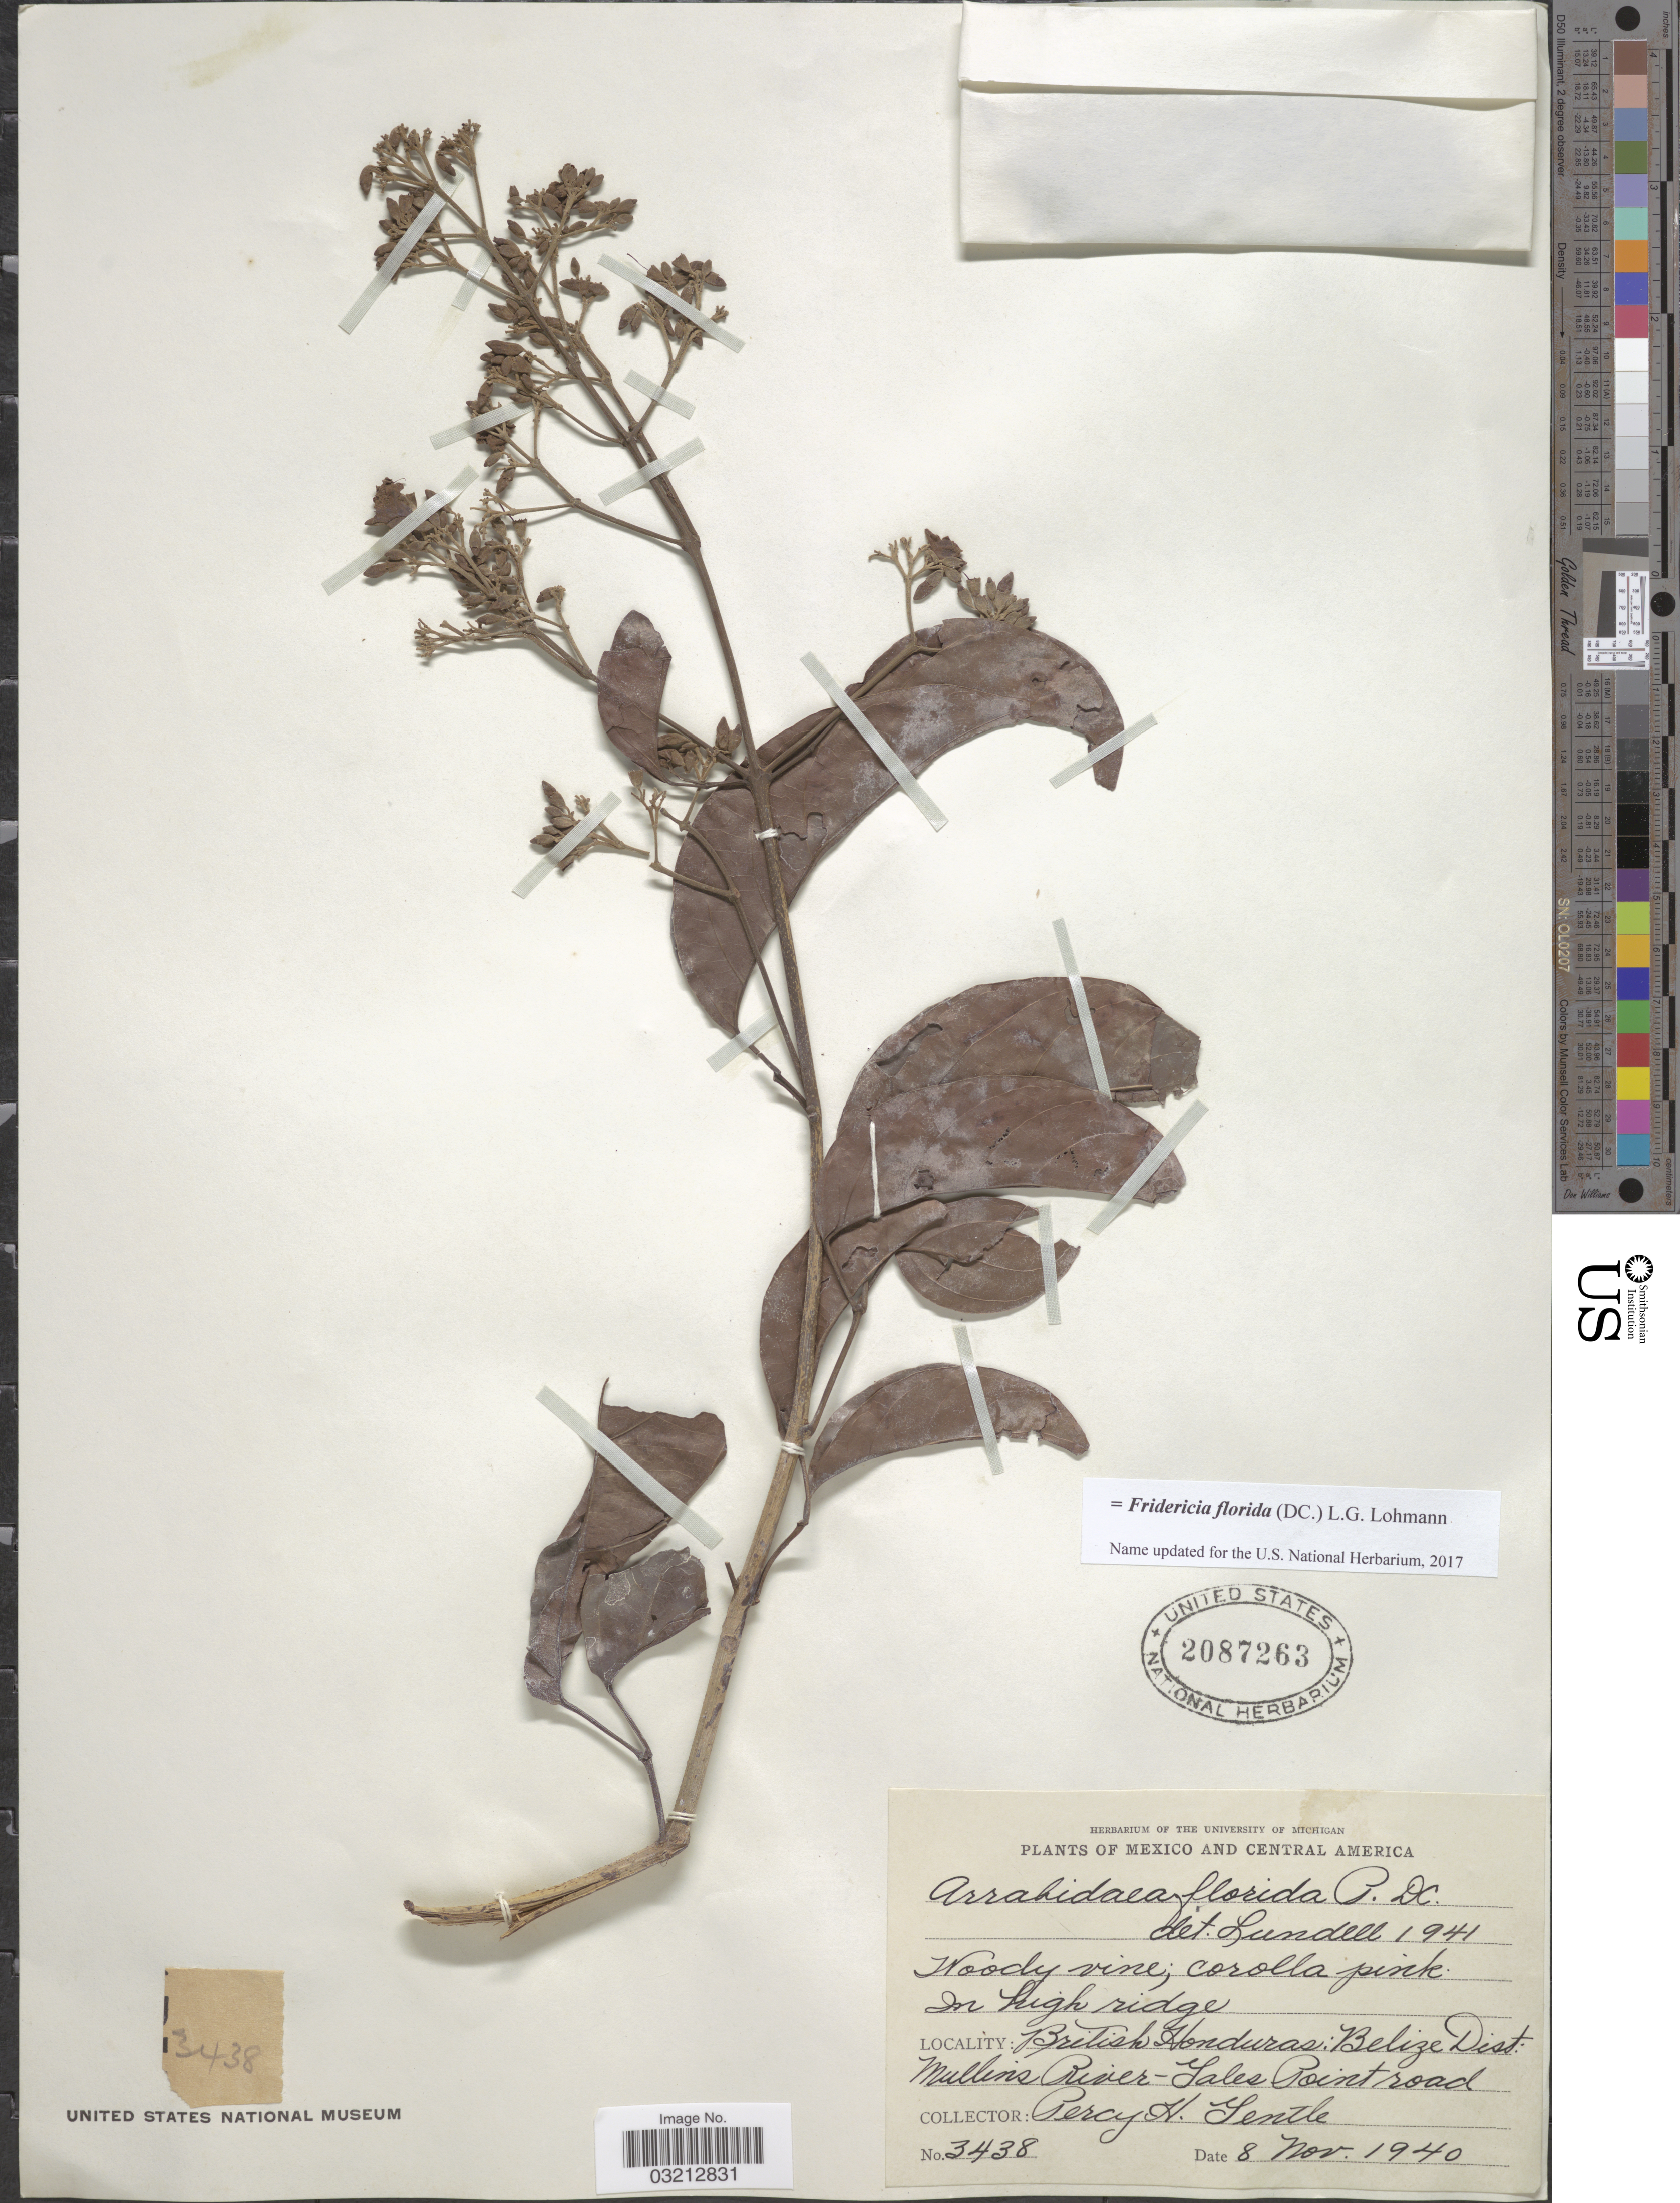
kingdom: Plantae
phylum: Tracheophyta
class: Magnoliopsida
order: Lamiales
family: Bignoniaceae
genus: Fridericia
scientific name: Fridericia florida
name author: (DC.) L.G. Lohmann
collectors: P. H. Gentle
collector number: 3438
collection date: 1940-11-08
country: Belize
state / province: Belize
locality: British Honduras: Belize Dist: Mullins River-Gales Point road.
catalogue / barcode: US 2087263